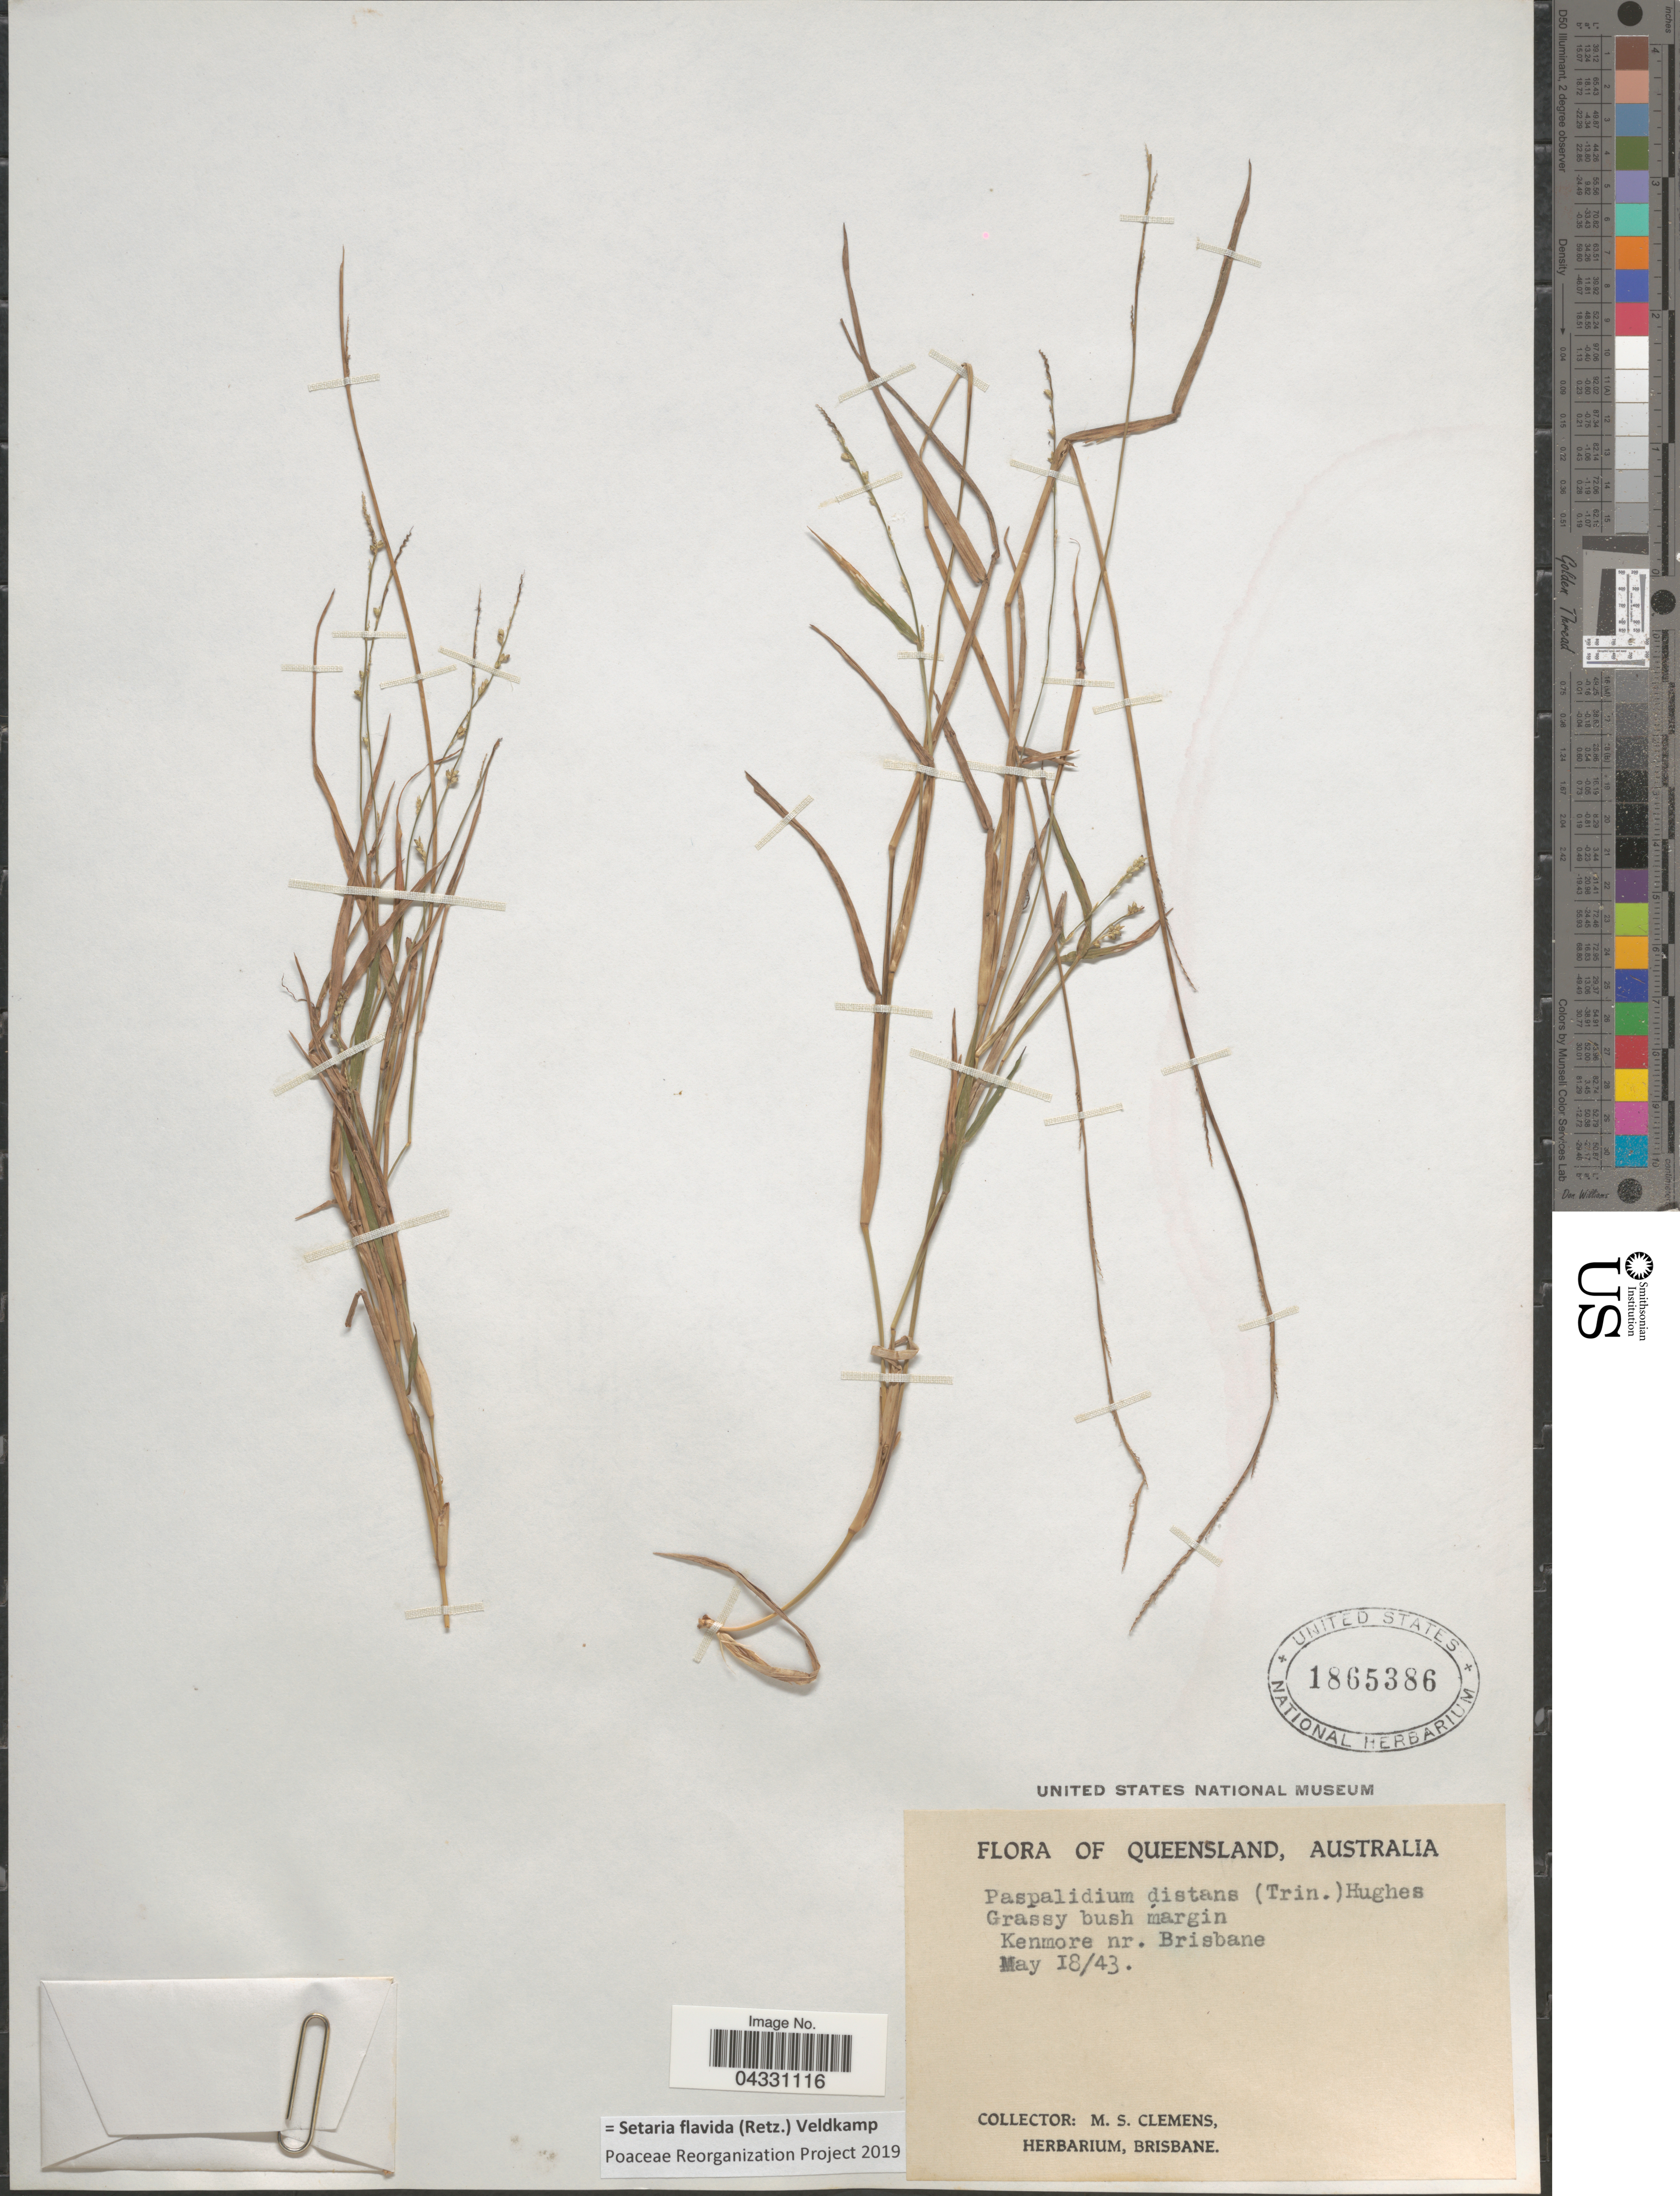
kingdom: Plantae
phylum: Tracheophyta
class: Liliopsida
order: Poales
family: Poaceae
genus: Setaria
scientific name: Setaria flavida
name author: (Retz.) Veldkamp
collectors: M. S. Clemens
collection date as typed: Transcribed d/m/y: 18/5/43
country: Australia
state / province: Queensland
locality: Grassy bush margin. Kenmore nr. Brisbane.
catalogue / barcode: US 1865386